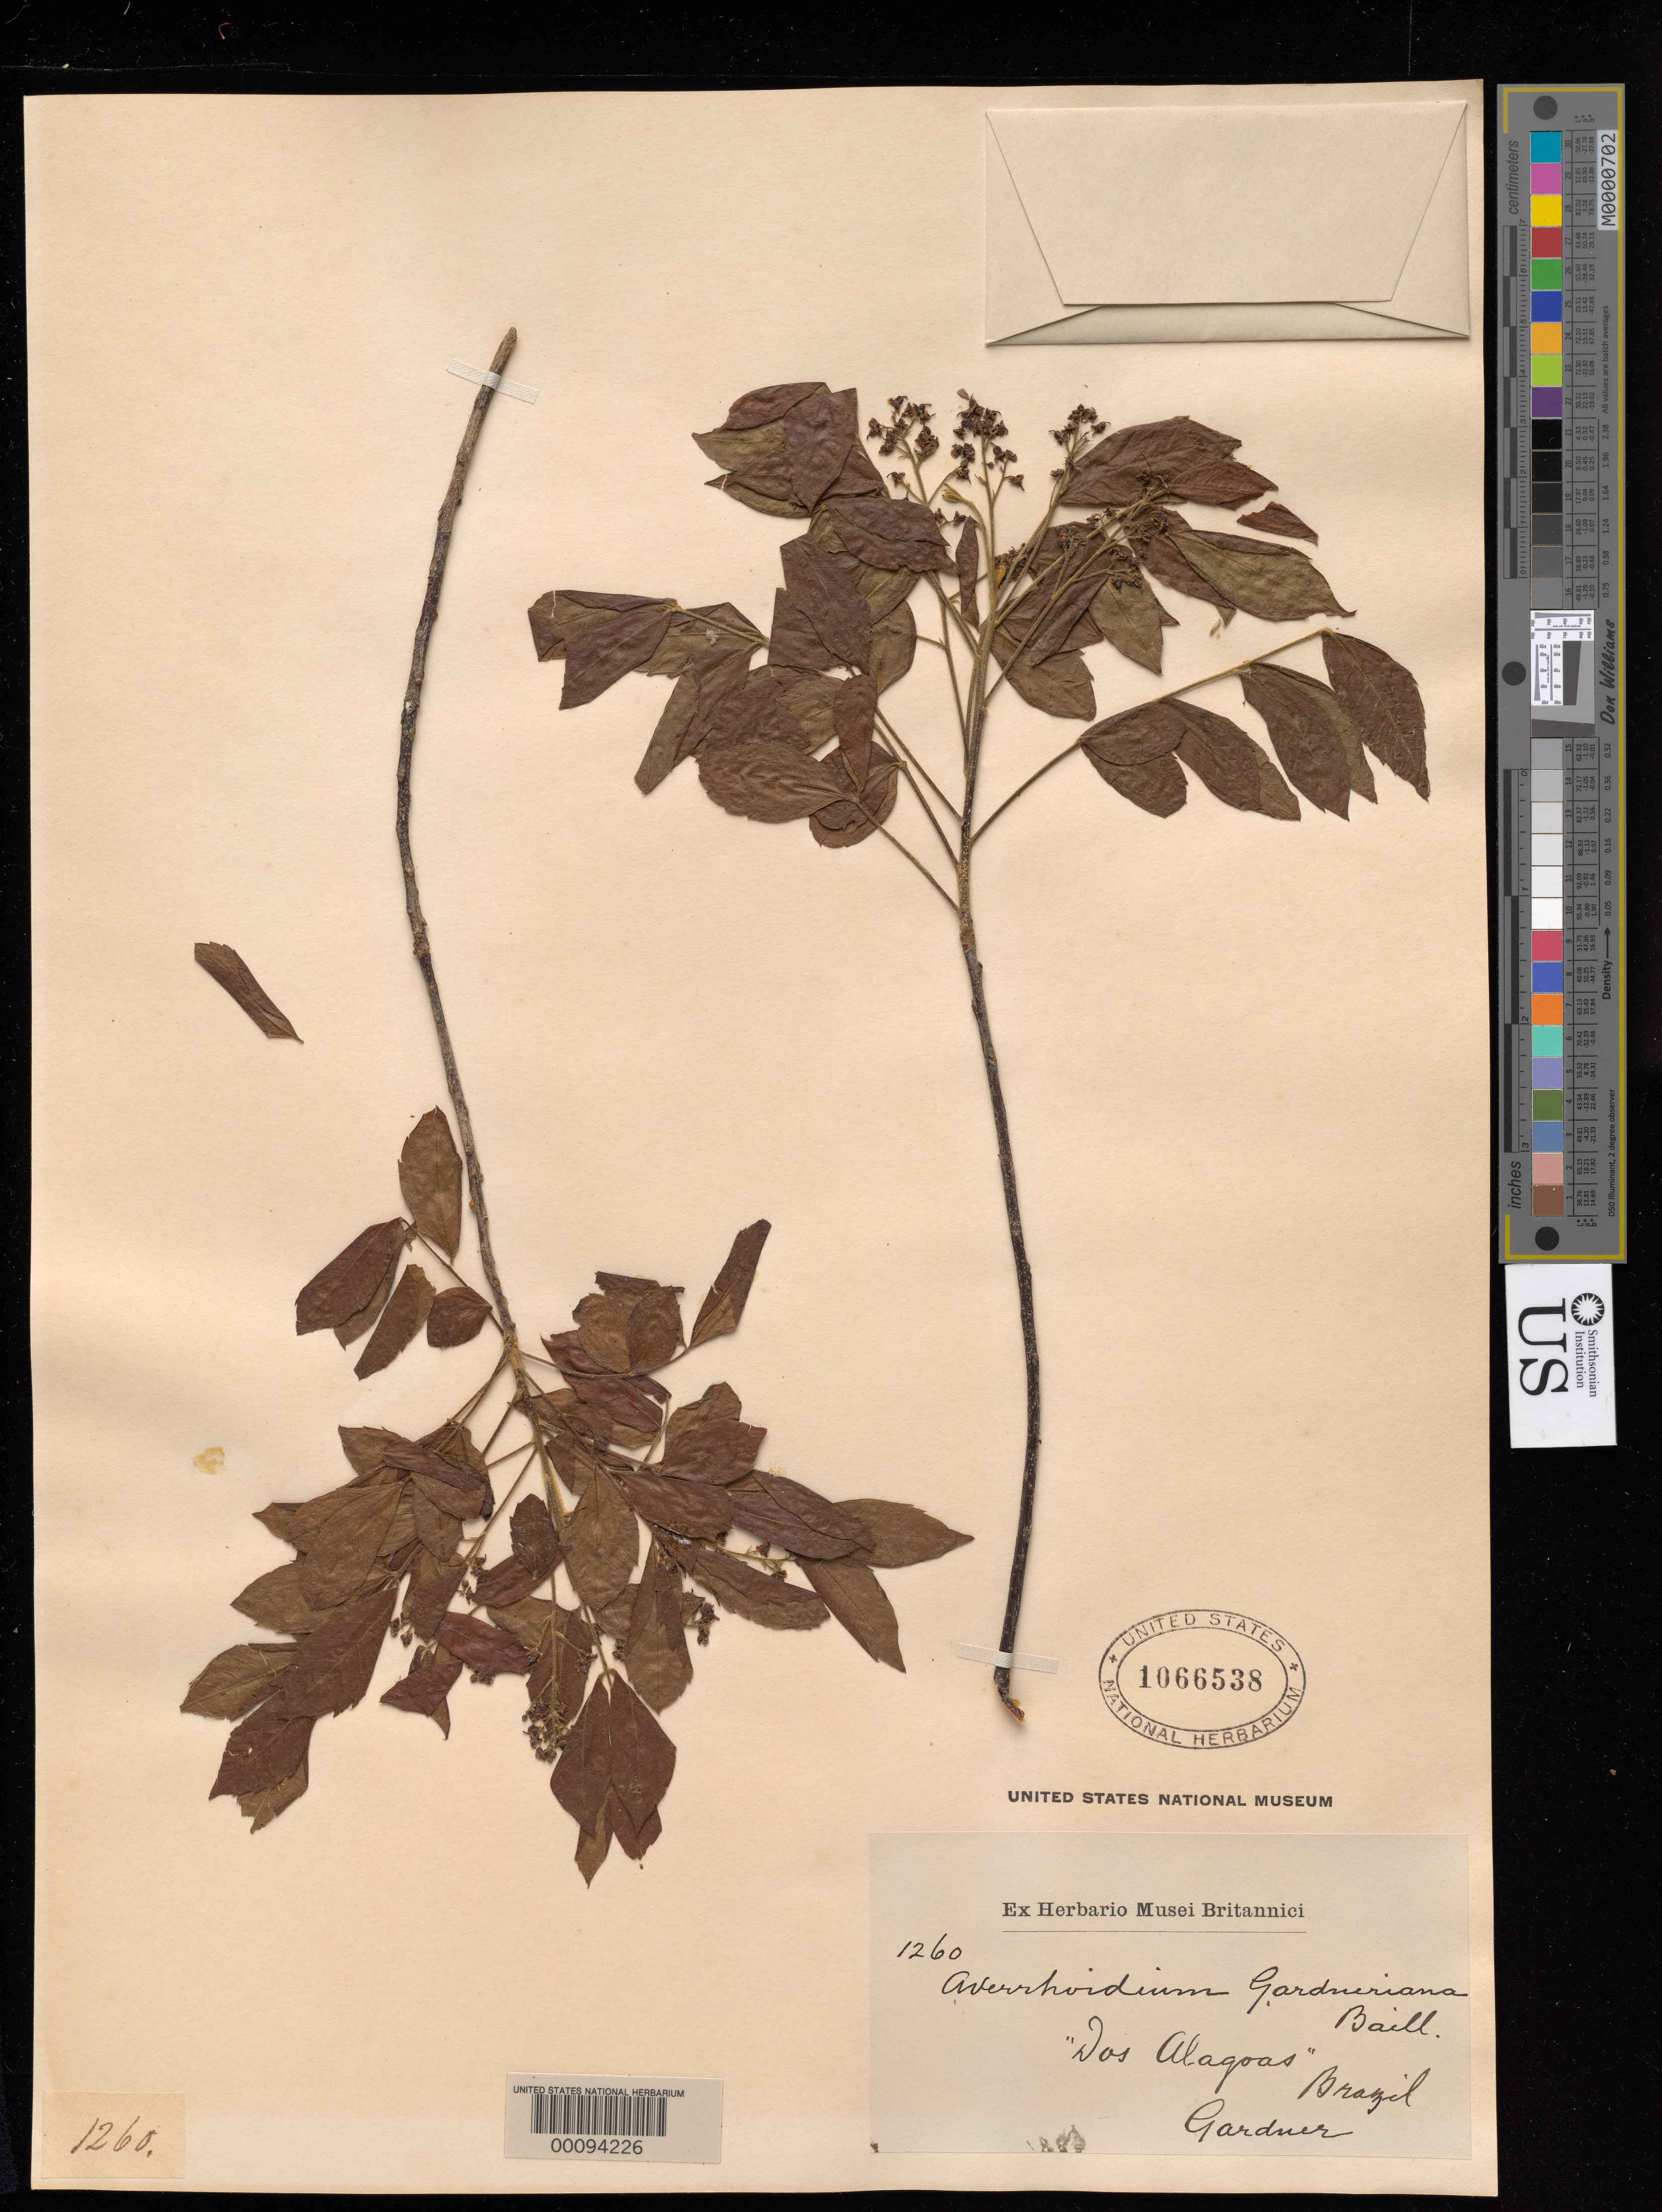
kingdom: Plantae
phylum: Tracheophyta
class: Magnoliopsida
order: Sapindales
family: Sapindaceae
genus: Averrhoidium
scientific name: Averrhoidium gardnerianum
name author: Baill.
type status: Type Collection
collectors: G. Gardner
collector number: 1260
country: Brazil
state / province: Alagoas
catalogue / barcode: US 1066538